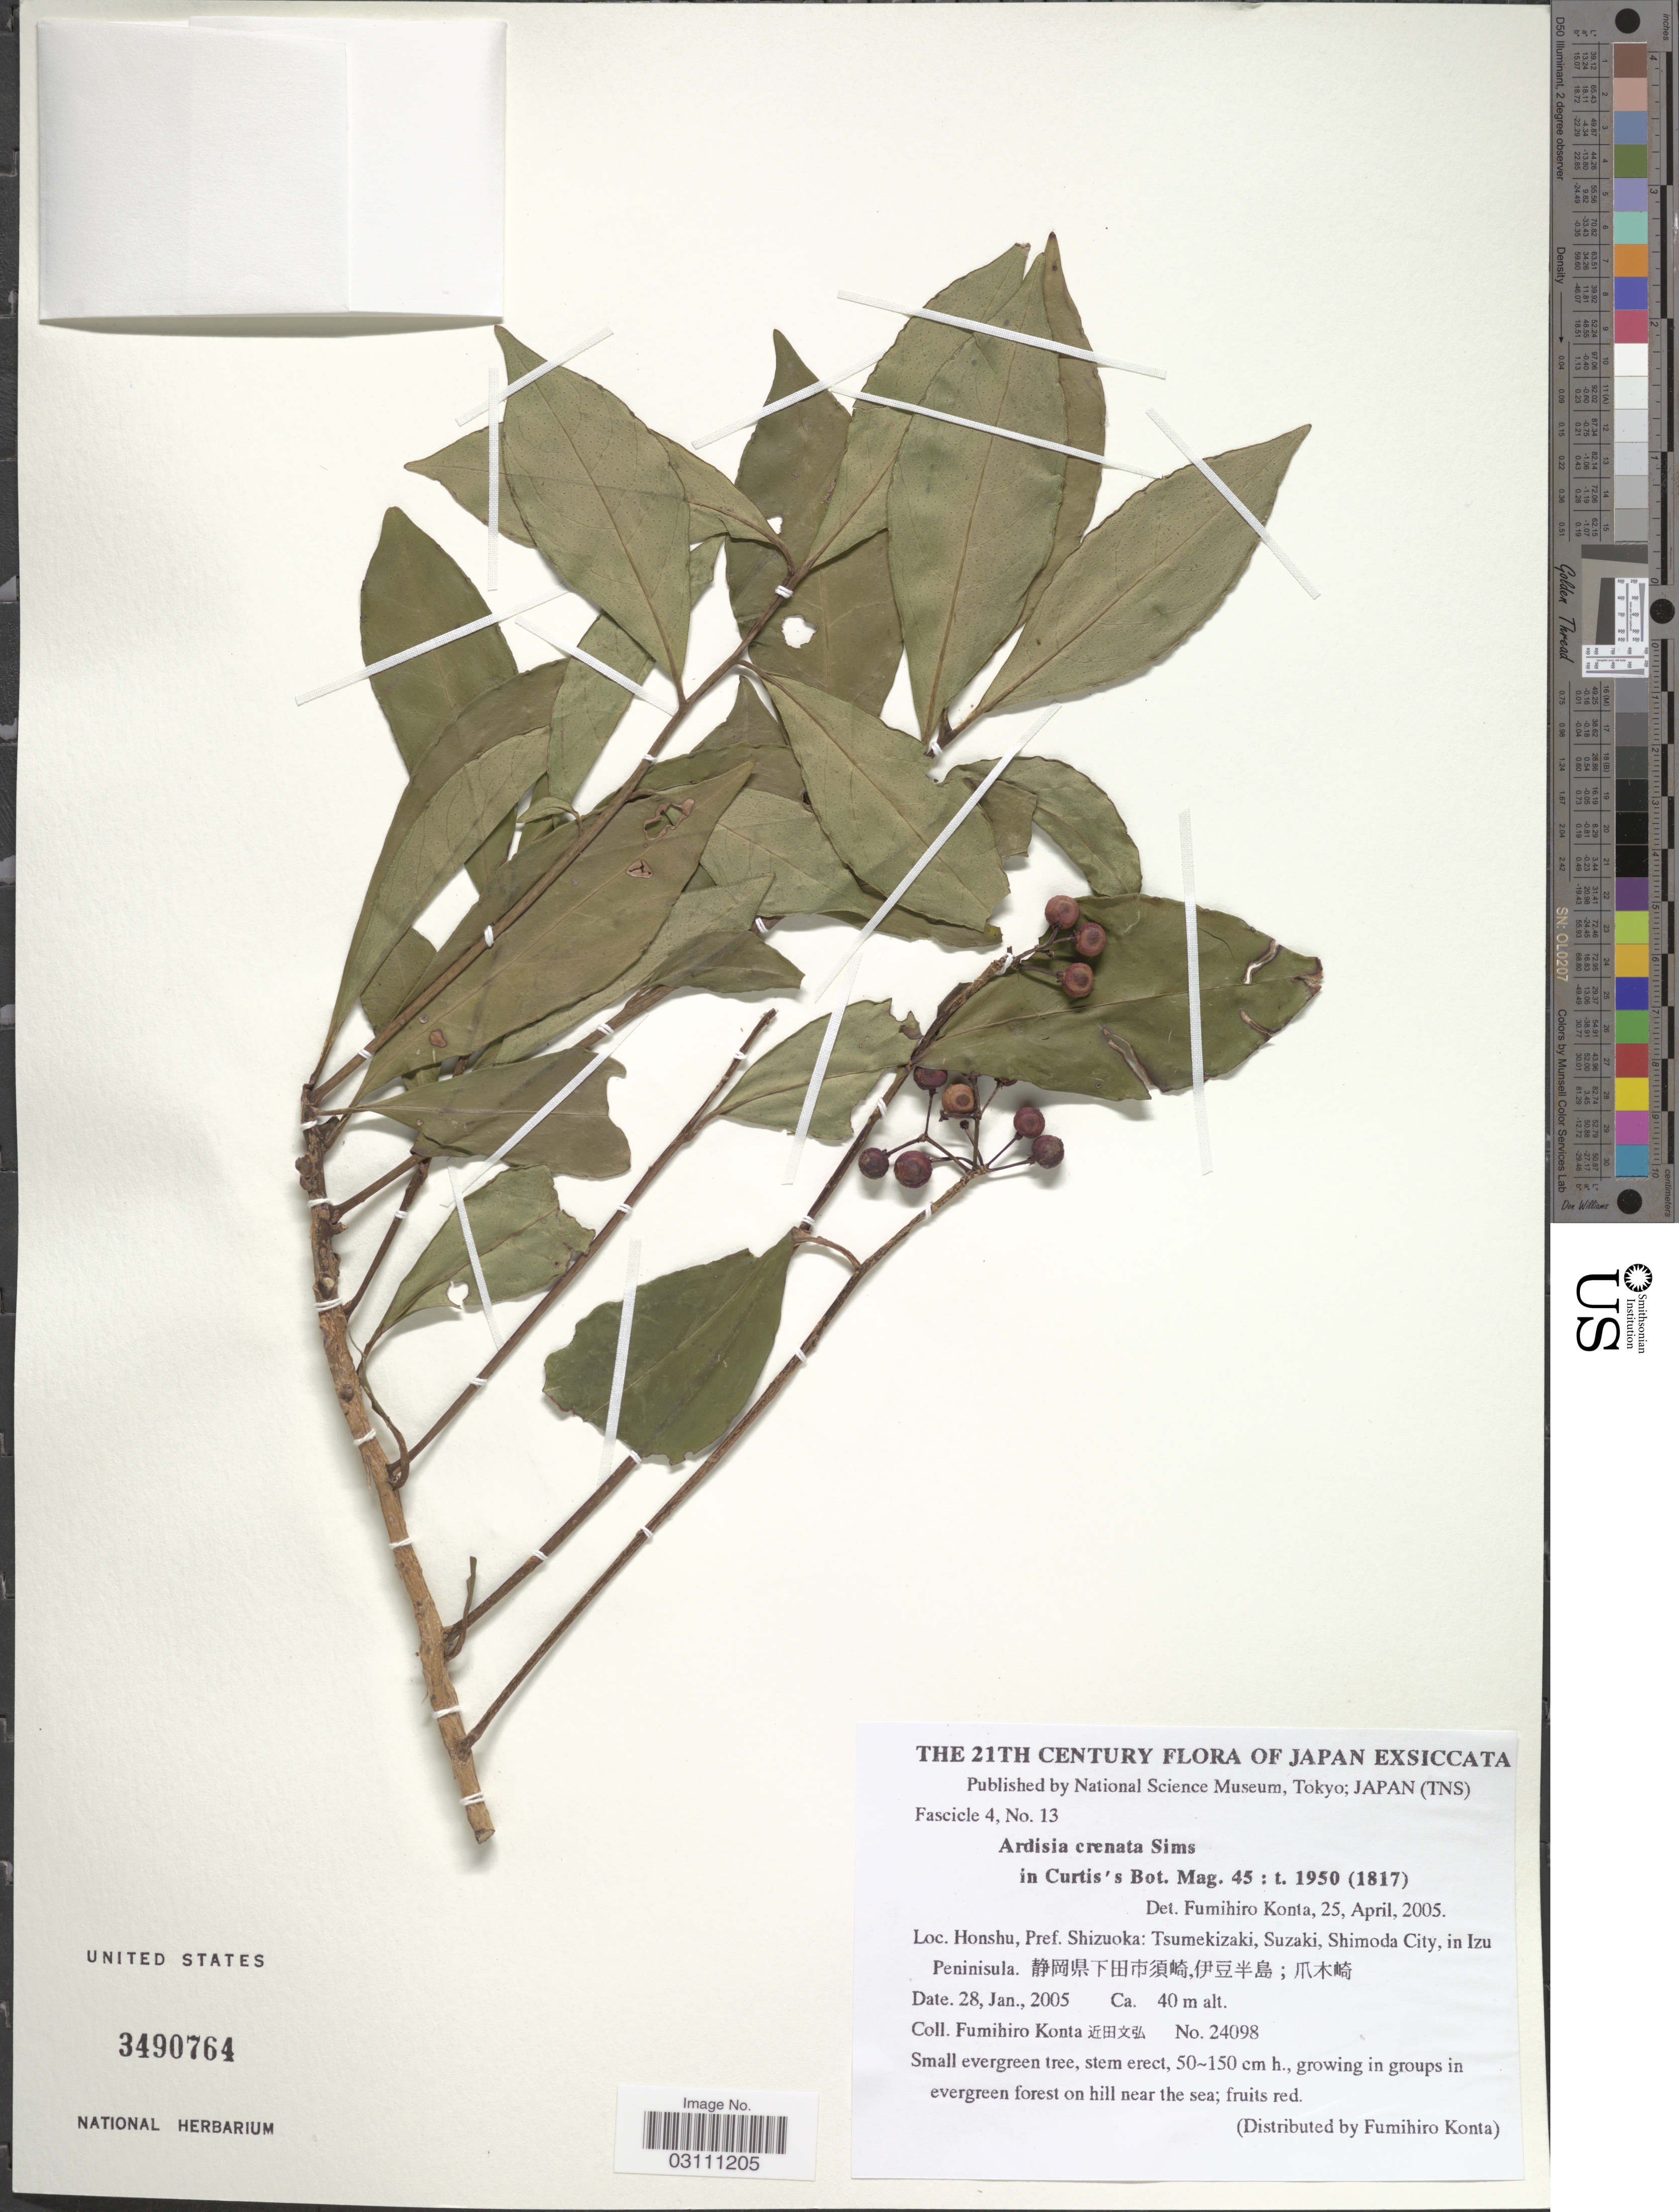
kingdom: Plantae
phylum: Tracheophyta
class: Magnoliopsida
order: Ericales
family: Primulaceae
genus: Ardisia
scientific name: Ardisia crenata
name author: Sims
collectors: F. Konta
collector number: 24098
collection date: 2005-01-28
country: Japan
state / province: Sizuoka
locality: Honshu, Pref. Shizuoka: Tsumekizaki, Suzaki, Shimoda City, in Izu Peninisula.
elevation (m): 40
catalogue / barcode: US 3490764